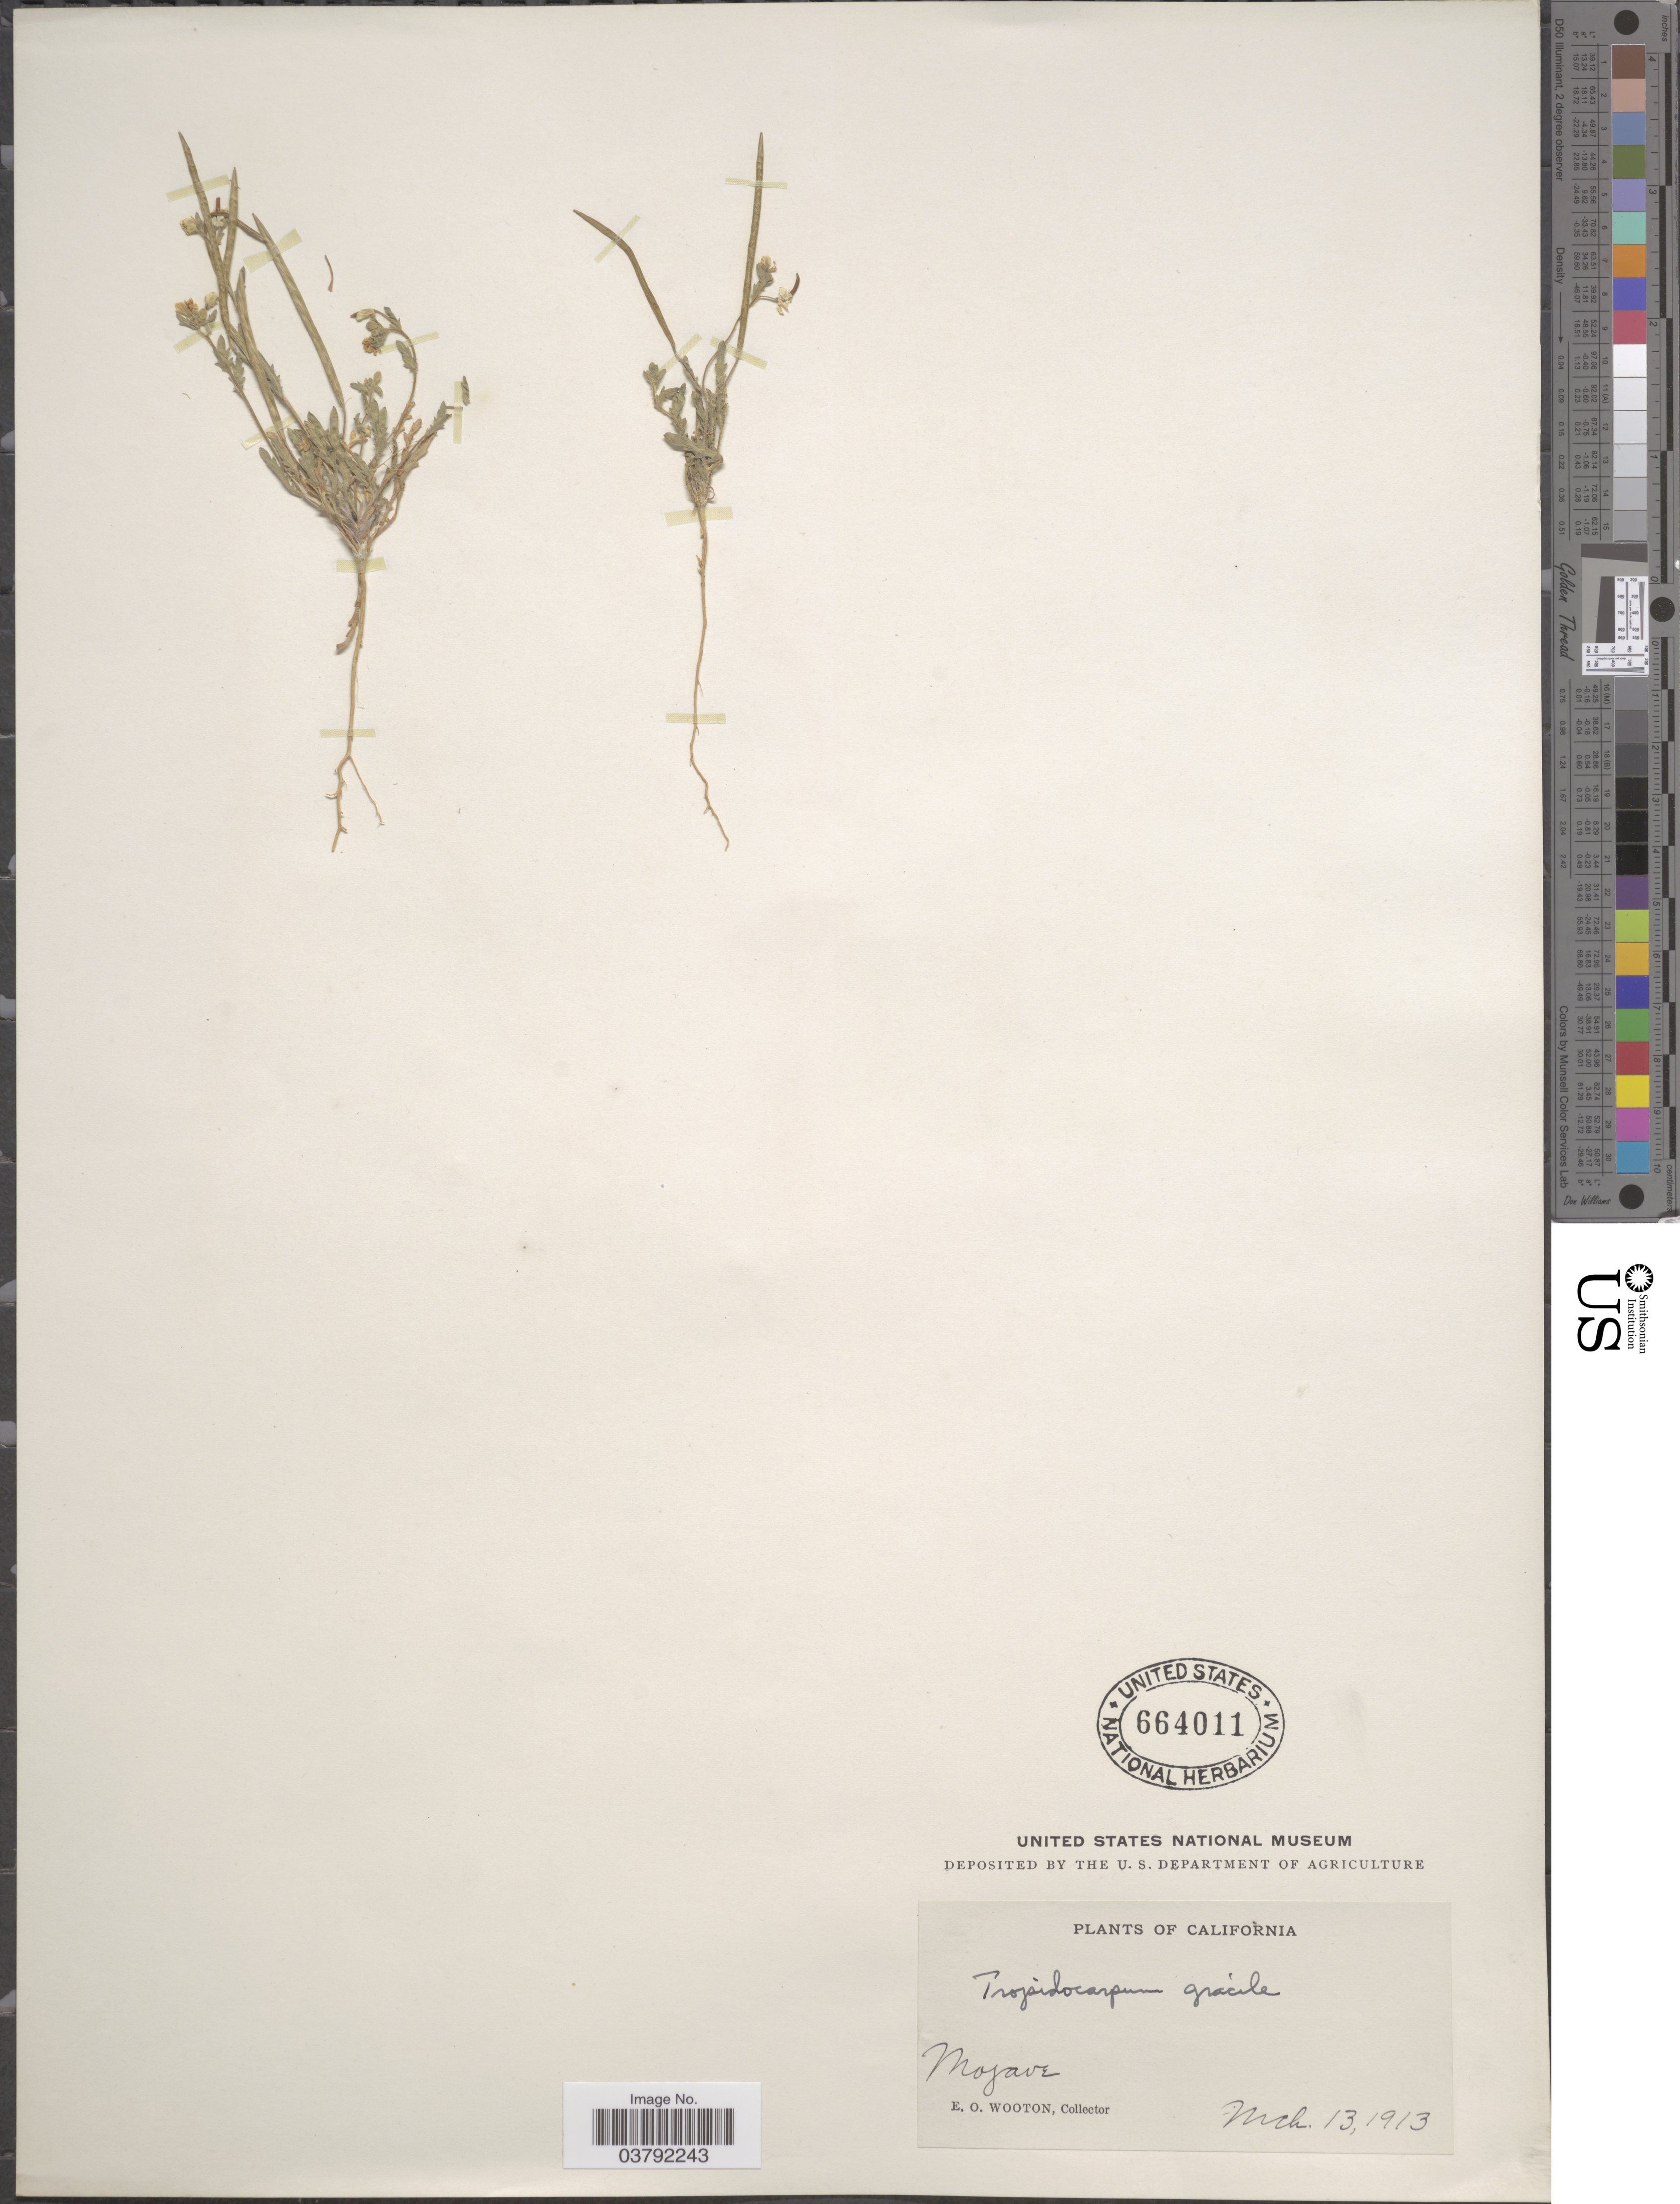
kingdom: Plantae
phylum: Tracheophyta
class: Magnoliopsida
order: Brassicales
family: Brassicaceae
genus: Tropidocarpum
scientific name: Tropidocarpum gracile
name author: Hook.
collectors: E. O. Wooton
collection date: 1913-03-13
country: United States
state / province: California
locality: Mojave.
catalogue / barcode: US 664011